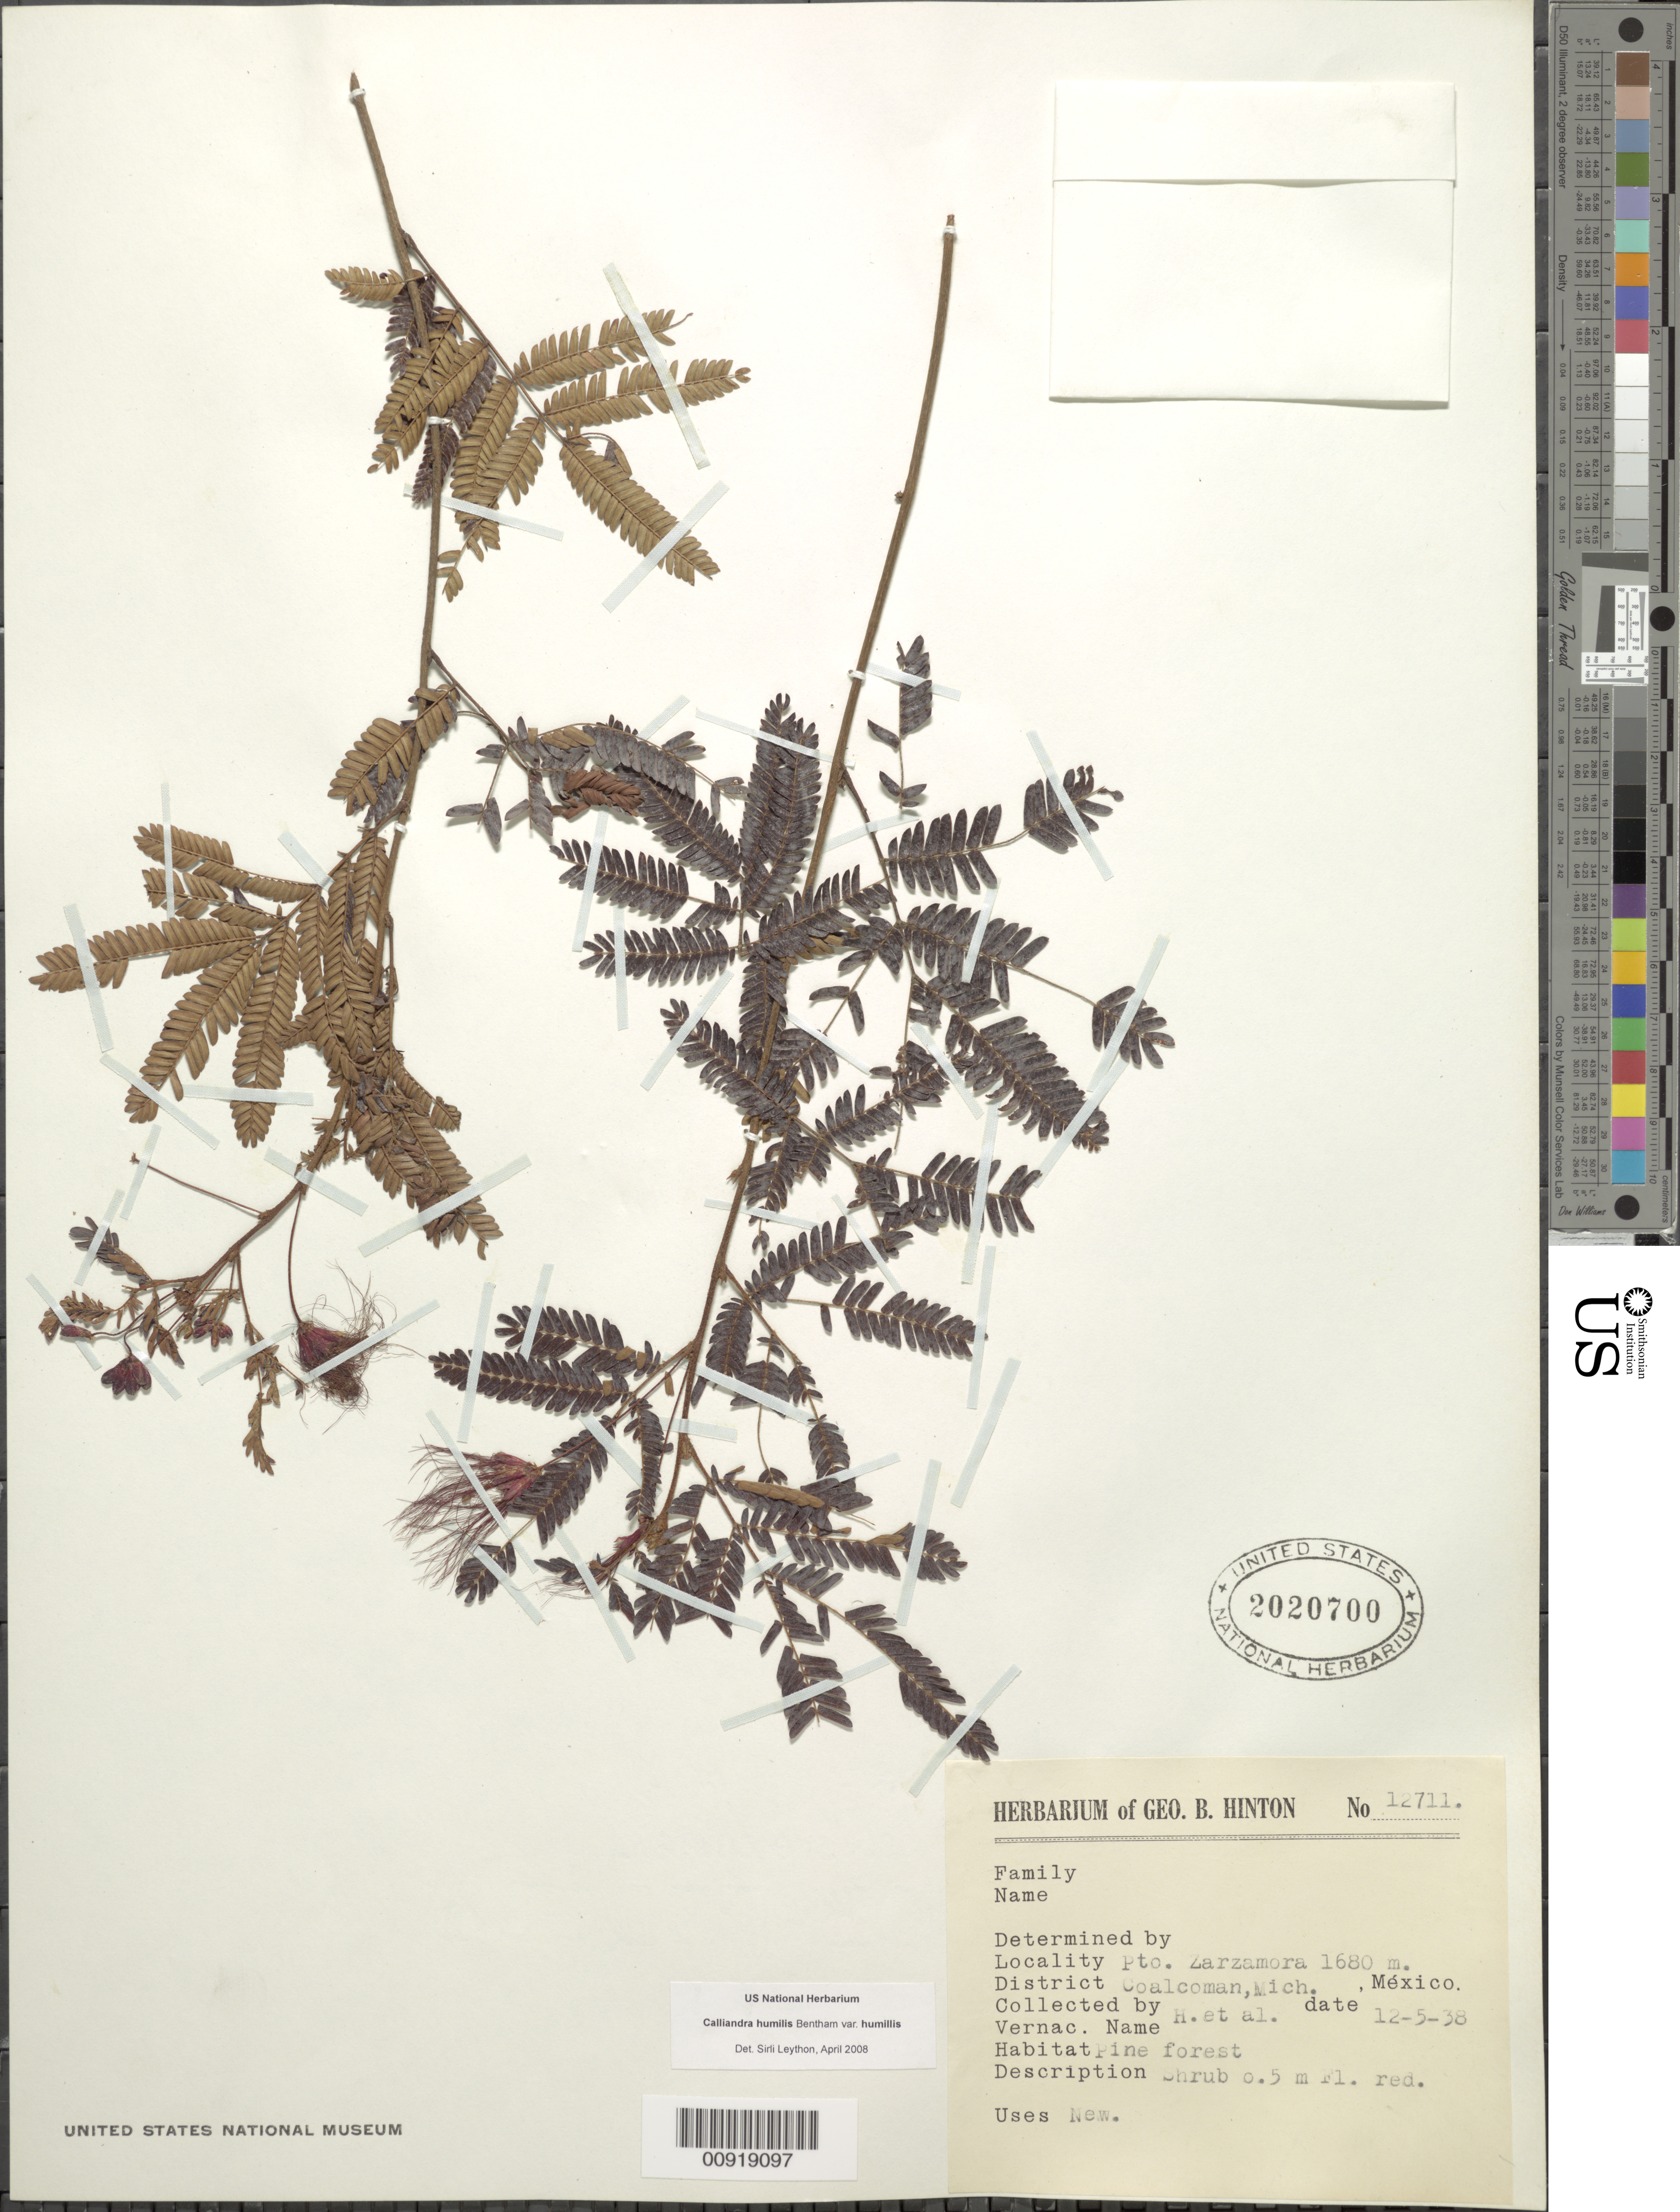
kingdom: Plantae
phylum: Tracheophyta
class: Magnoliopsida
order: Fabales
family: Fabaceae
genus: Calliandra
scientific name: Calliandra humilis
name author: Benth.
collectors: G. B. Hinton & et al.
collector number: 12711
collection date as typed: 05 Dec 1938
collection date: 1938-12-05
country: Mexico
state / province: Michoacán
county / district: Coalcomán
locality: Pto. Zarzamora, District Coalcomán, Michoacán.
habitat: Pine forest.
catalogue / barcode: US 2020700